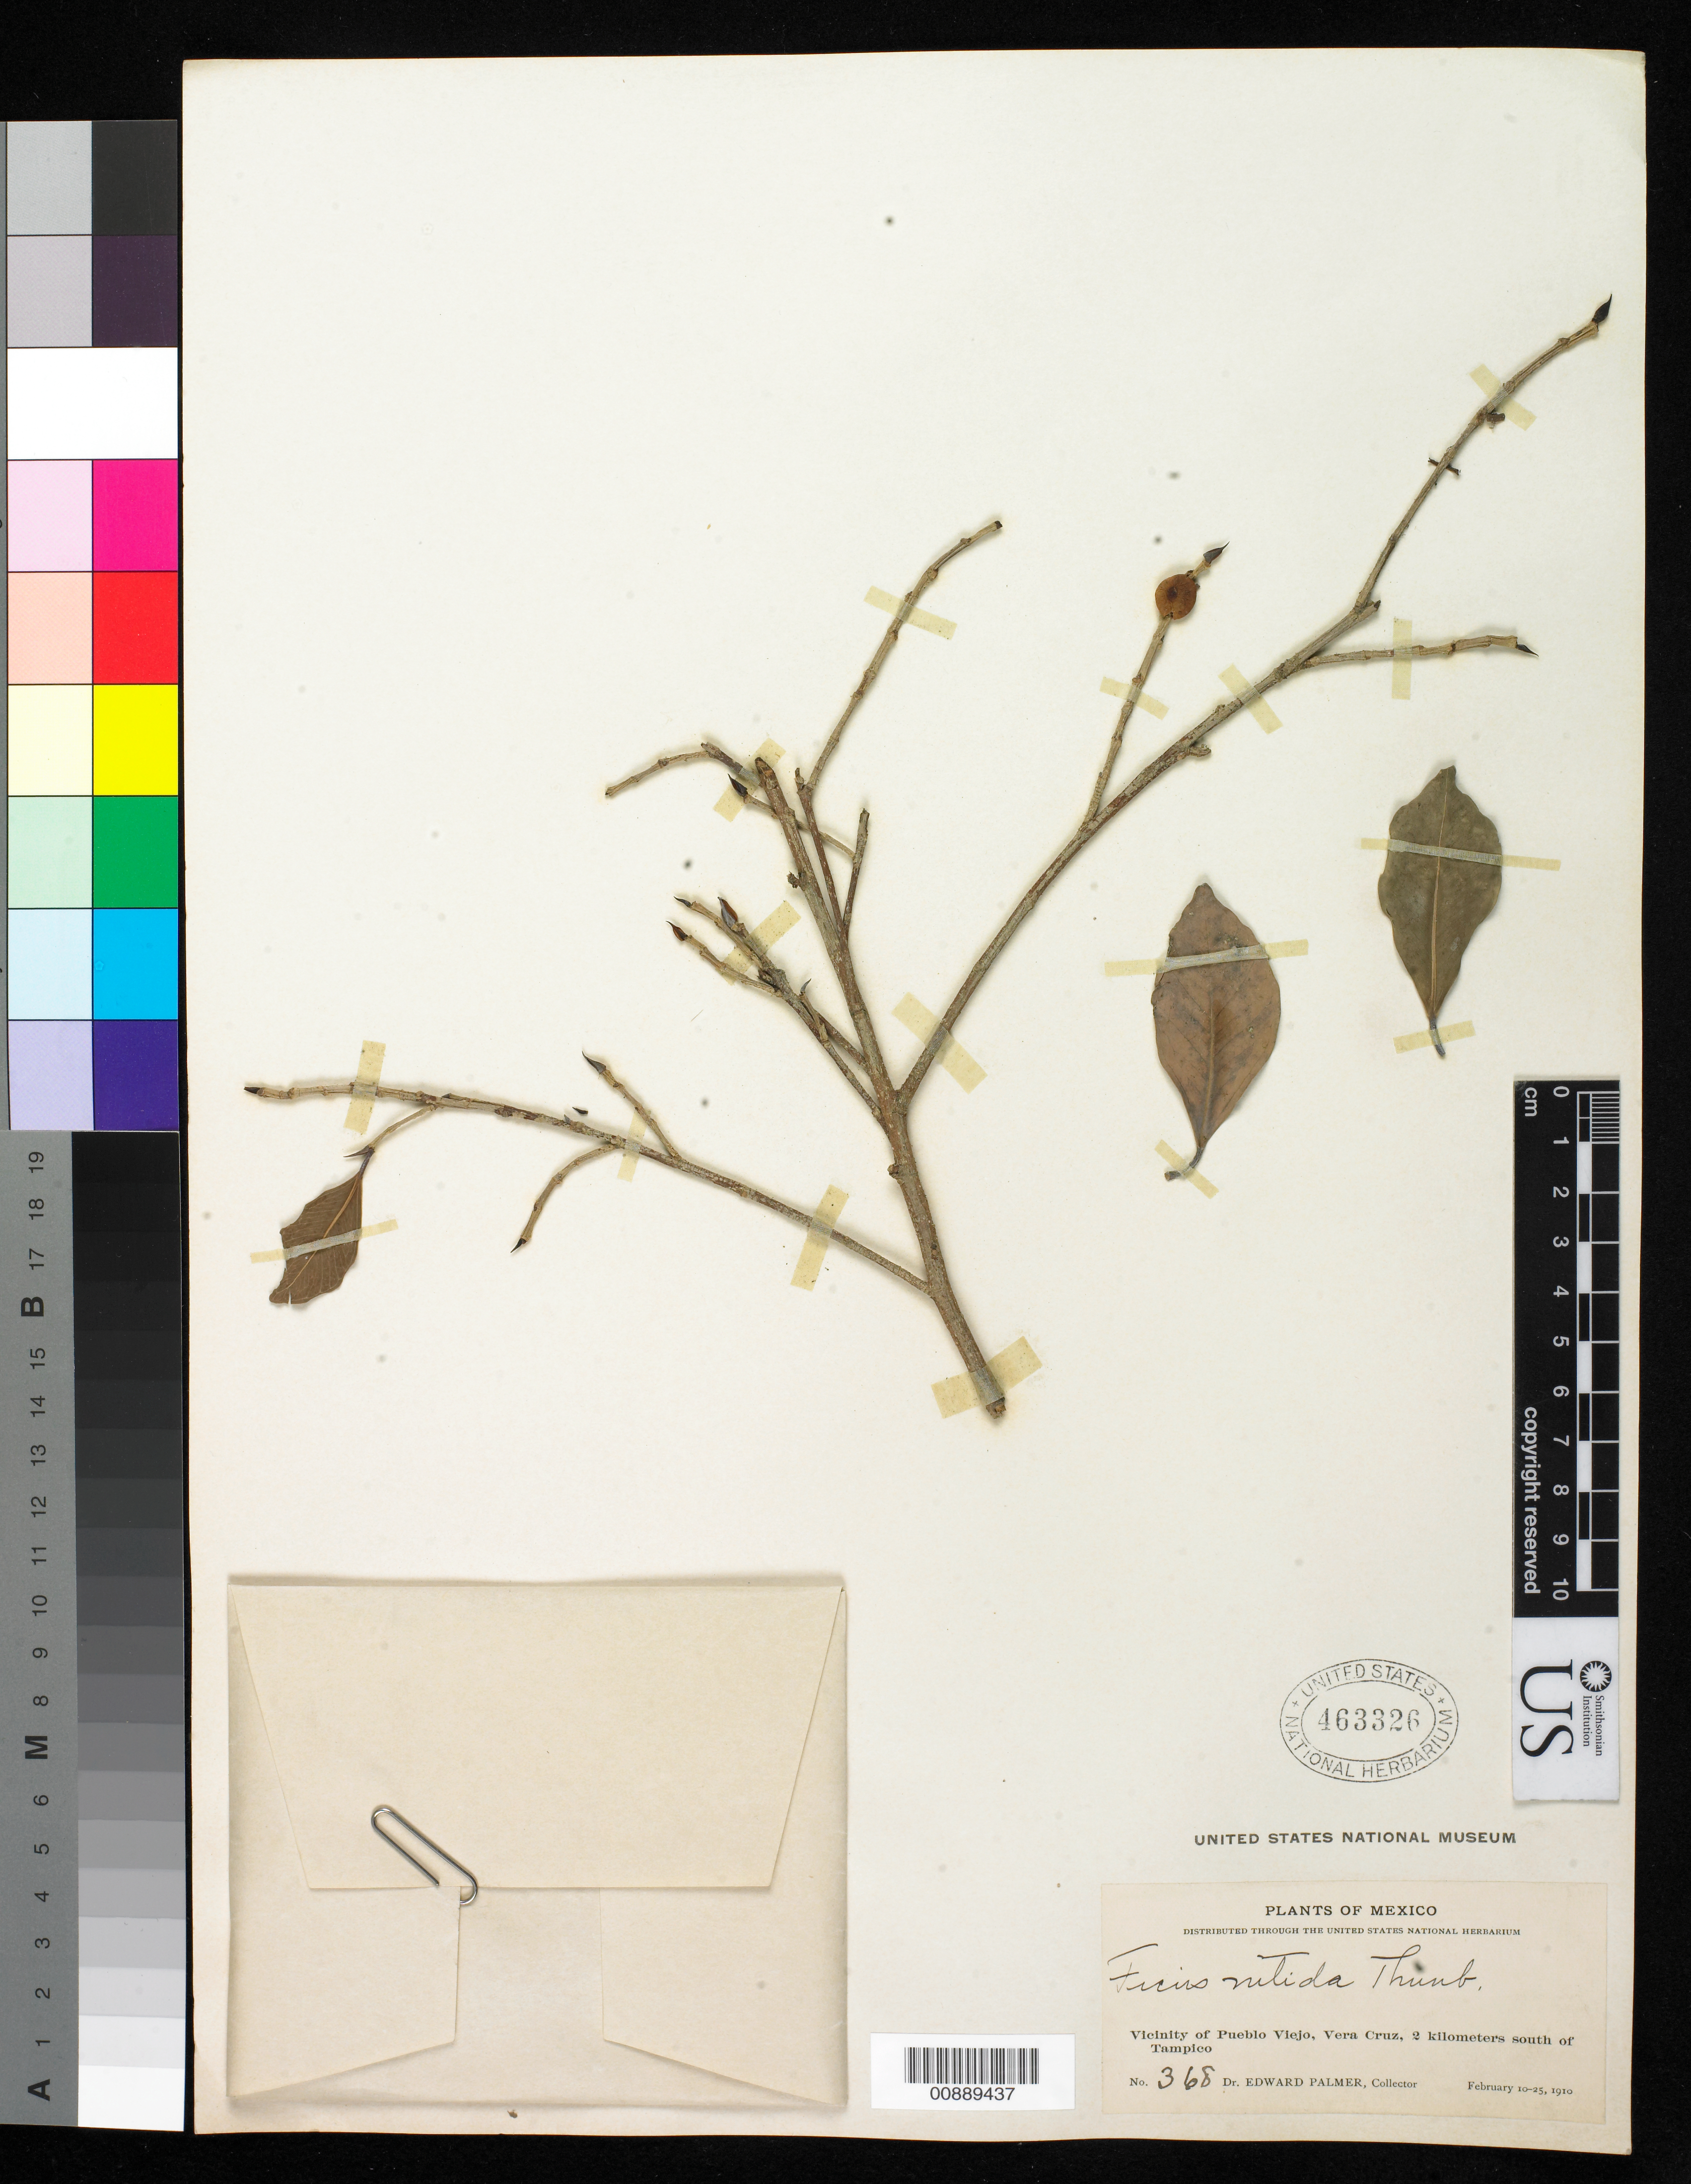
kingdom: Plantae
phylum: Tracheophyta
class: Magnoliopsida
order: Rosales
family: Moraceae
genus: Ficus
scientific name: Ficus nitida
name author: Thunb.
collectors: E. Palmer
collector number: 368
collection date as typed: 10 Feb 1910 to 25 Feb 1910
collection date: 1910-02-10/1910-02-25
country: Mexico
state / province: Veracruz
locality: Vicinity of Pueblo Viejo, Veracruz, 2 kilometers south of Tampico.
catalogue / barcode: US 463326